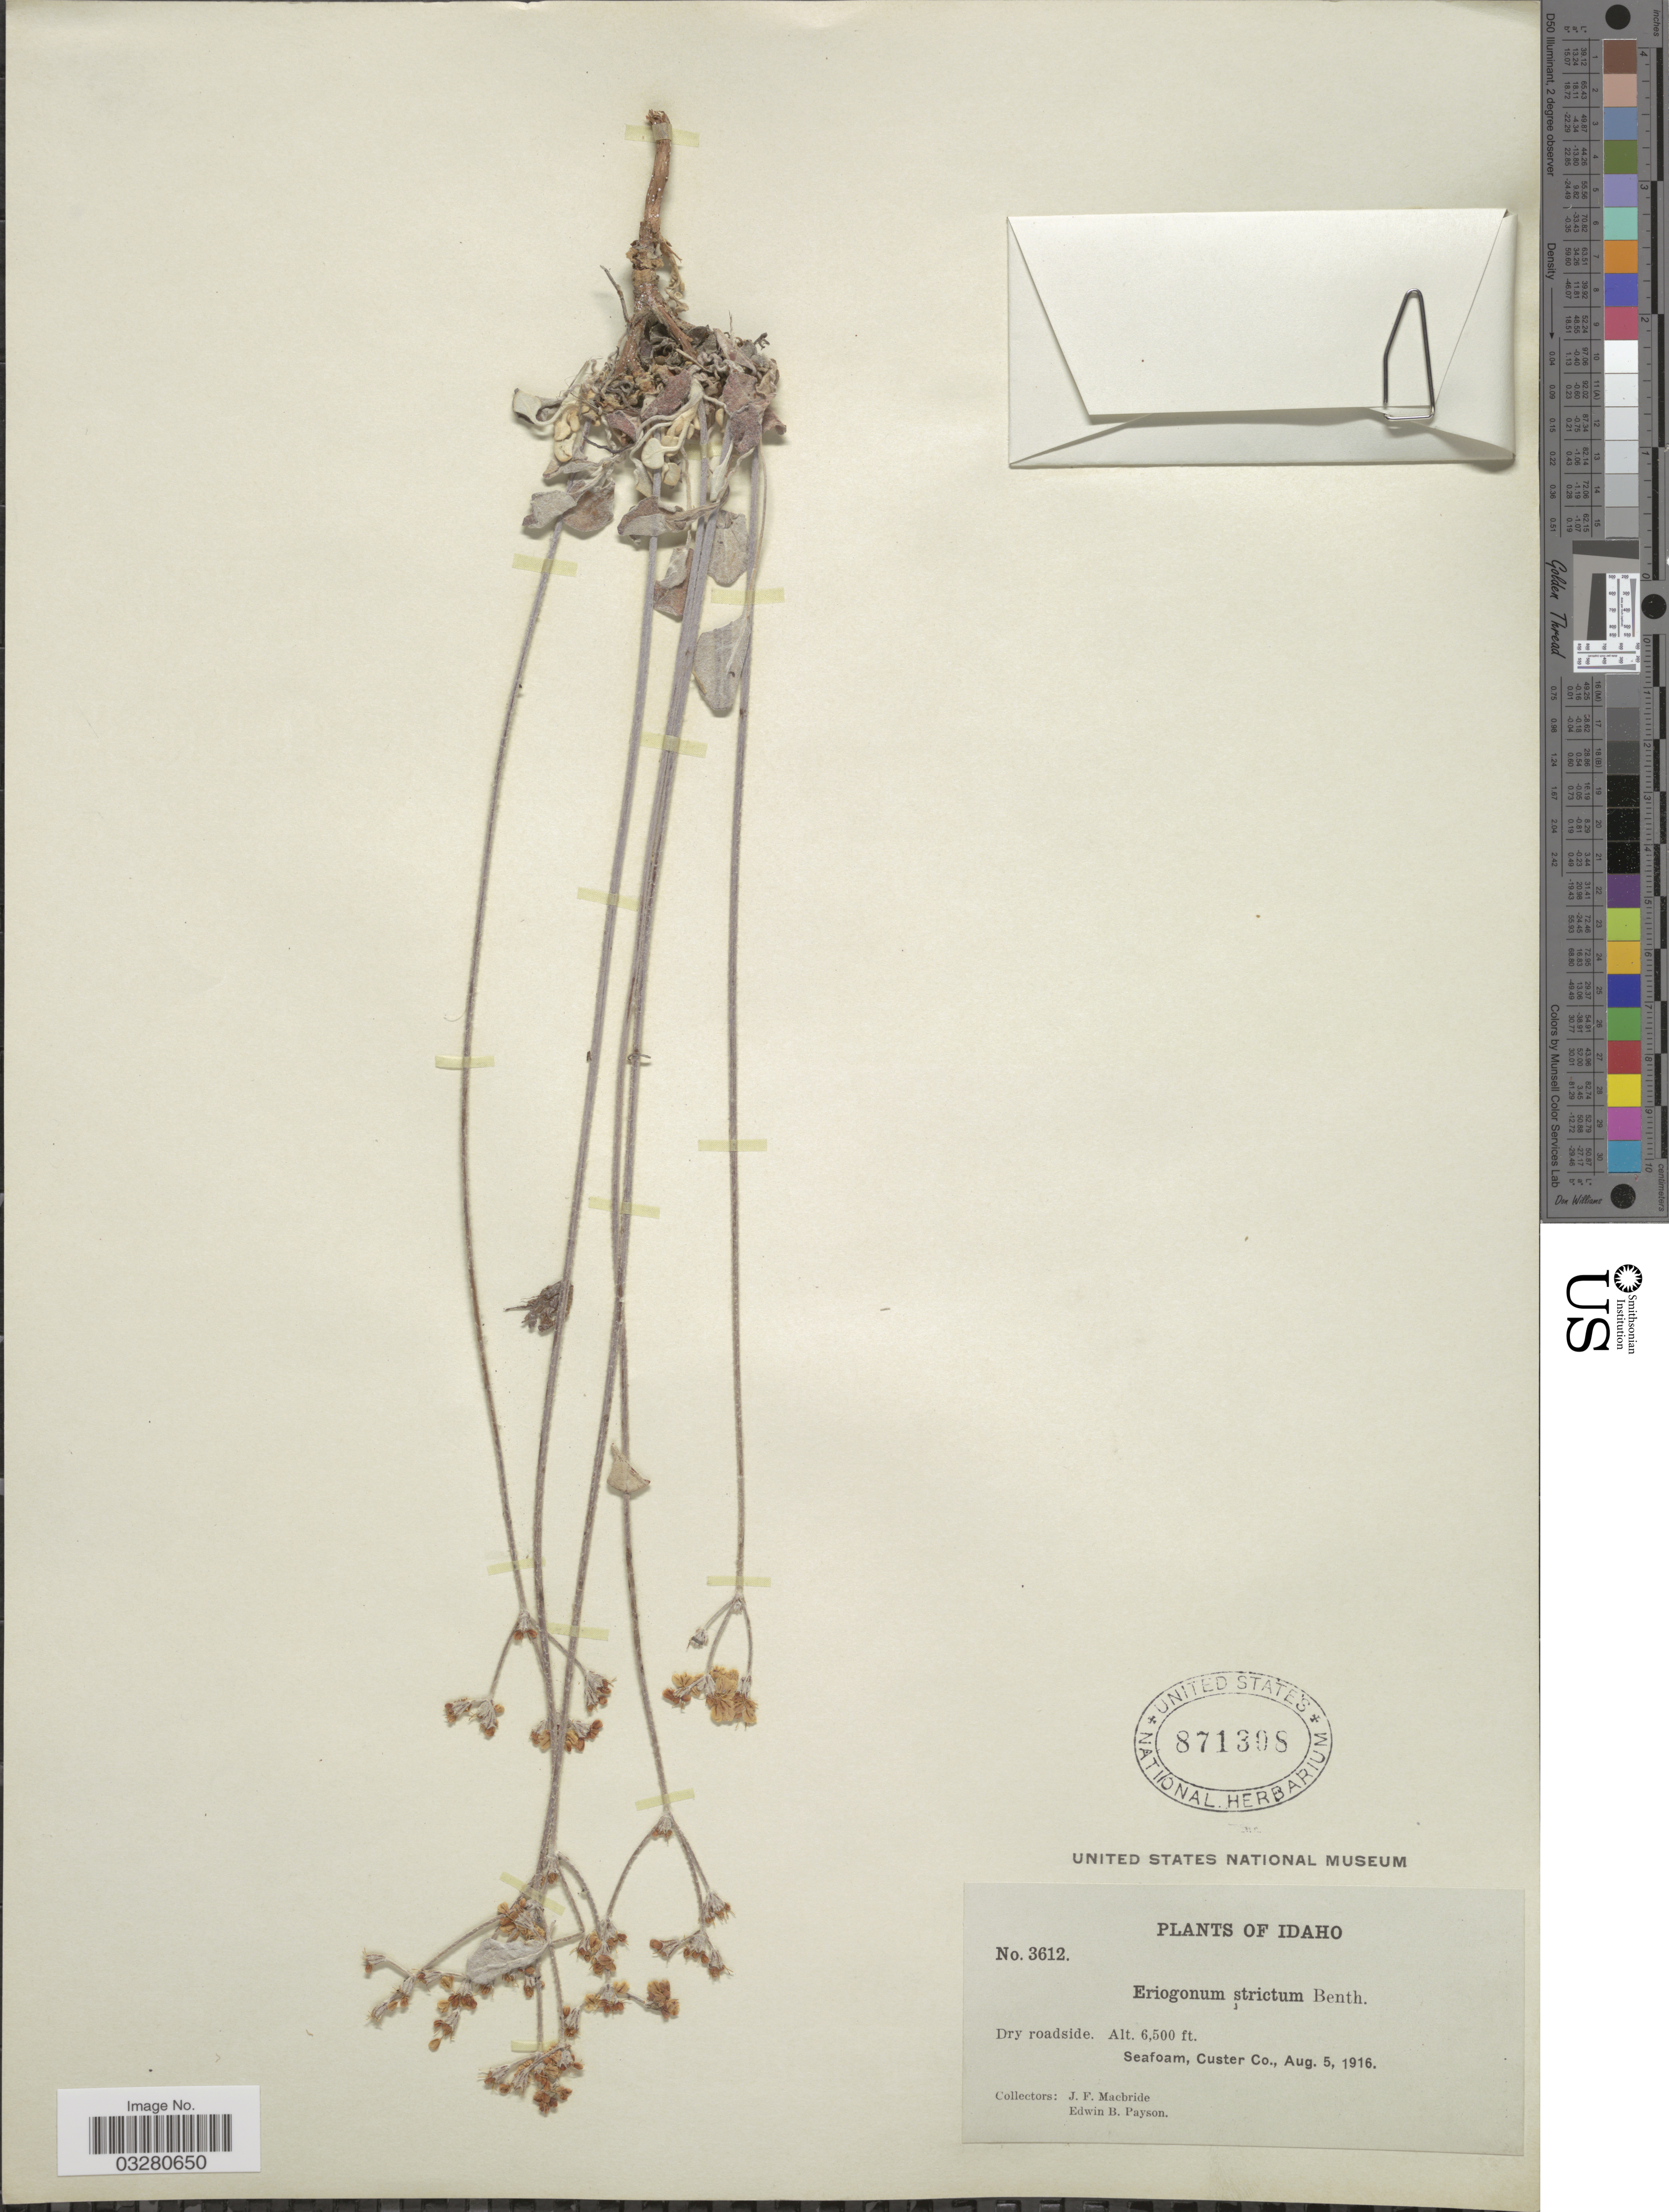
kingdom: Plantae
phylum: Tracheophyta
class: Magnoliopsida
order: Caryophyllales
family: Polygonaceae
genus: Eriogonum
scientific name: Eriogonum proliferum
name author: Torr. & A. Gray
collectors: J. F. Macbride & E. B. Payson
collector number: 3612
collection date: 1916-08-05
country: United States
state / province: Idaho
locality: Seafoam, Custer Co.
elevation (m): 1981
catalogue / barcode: US 871308